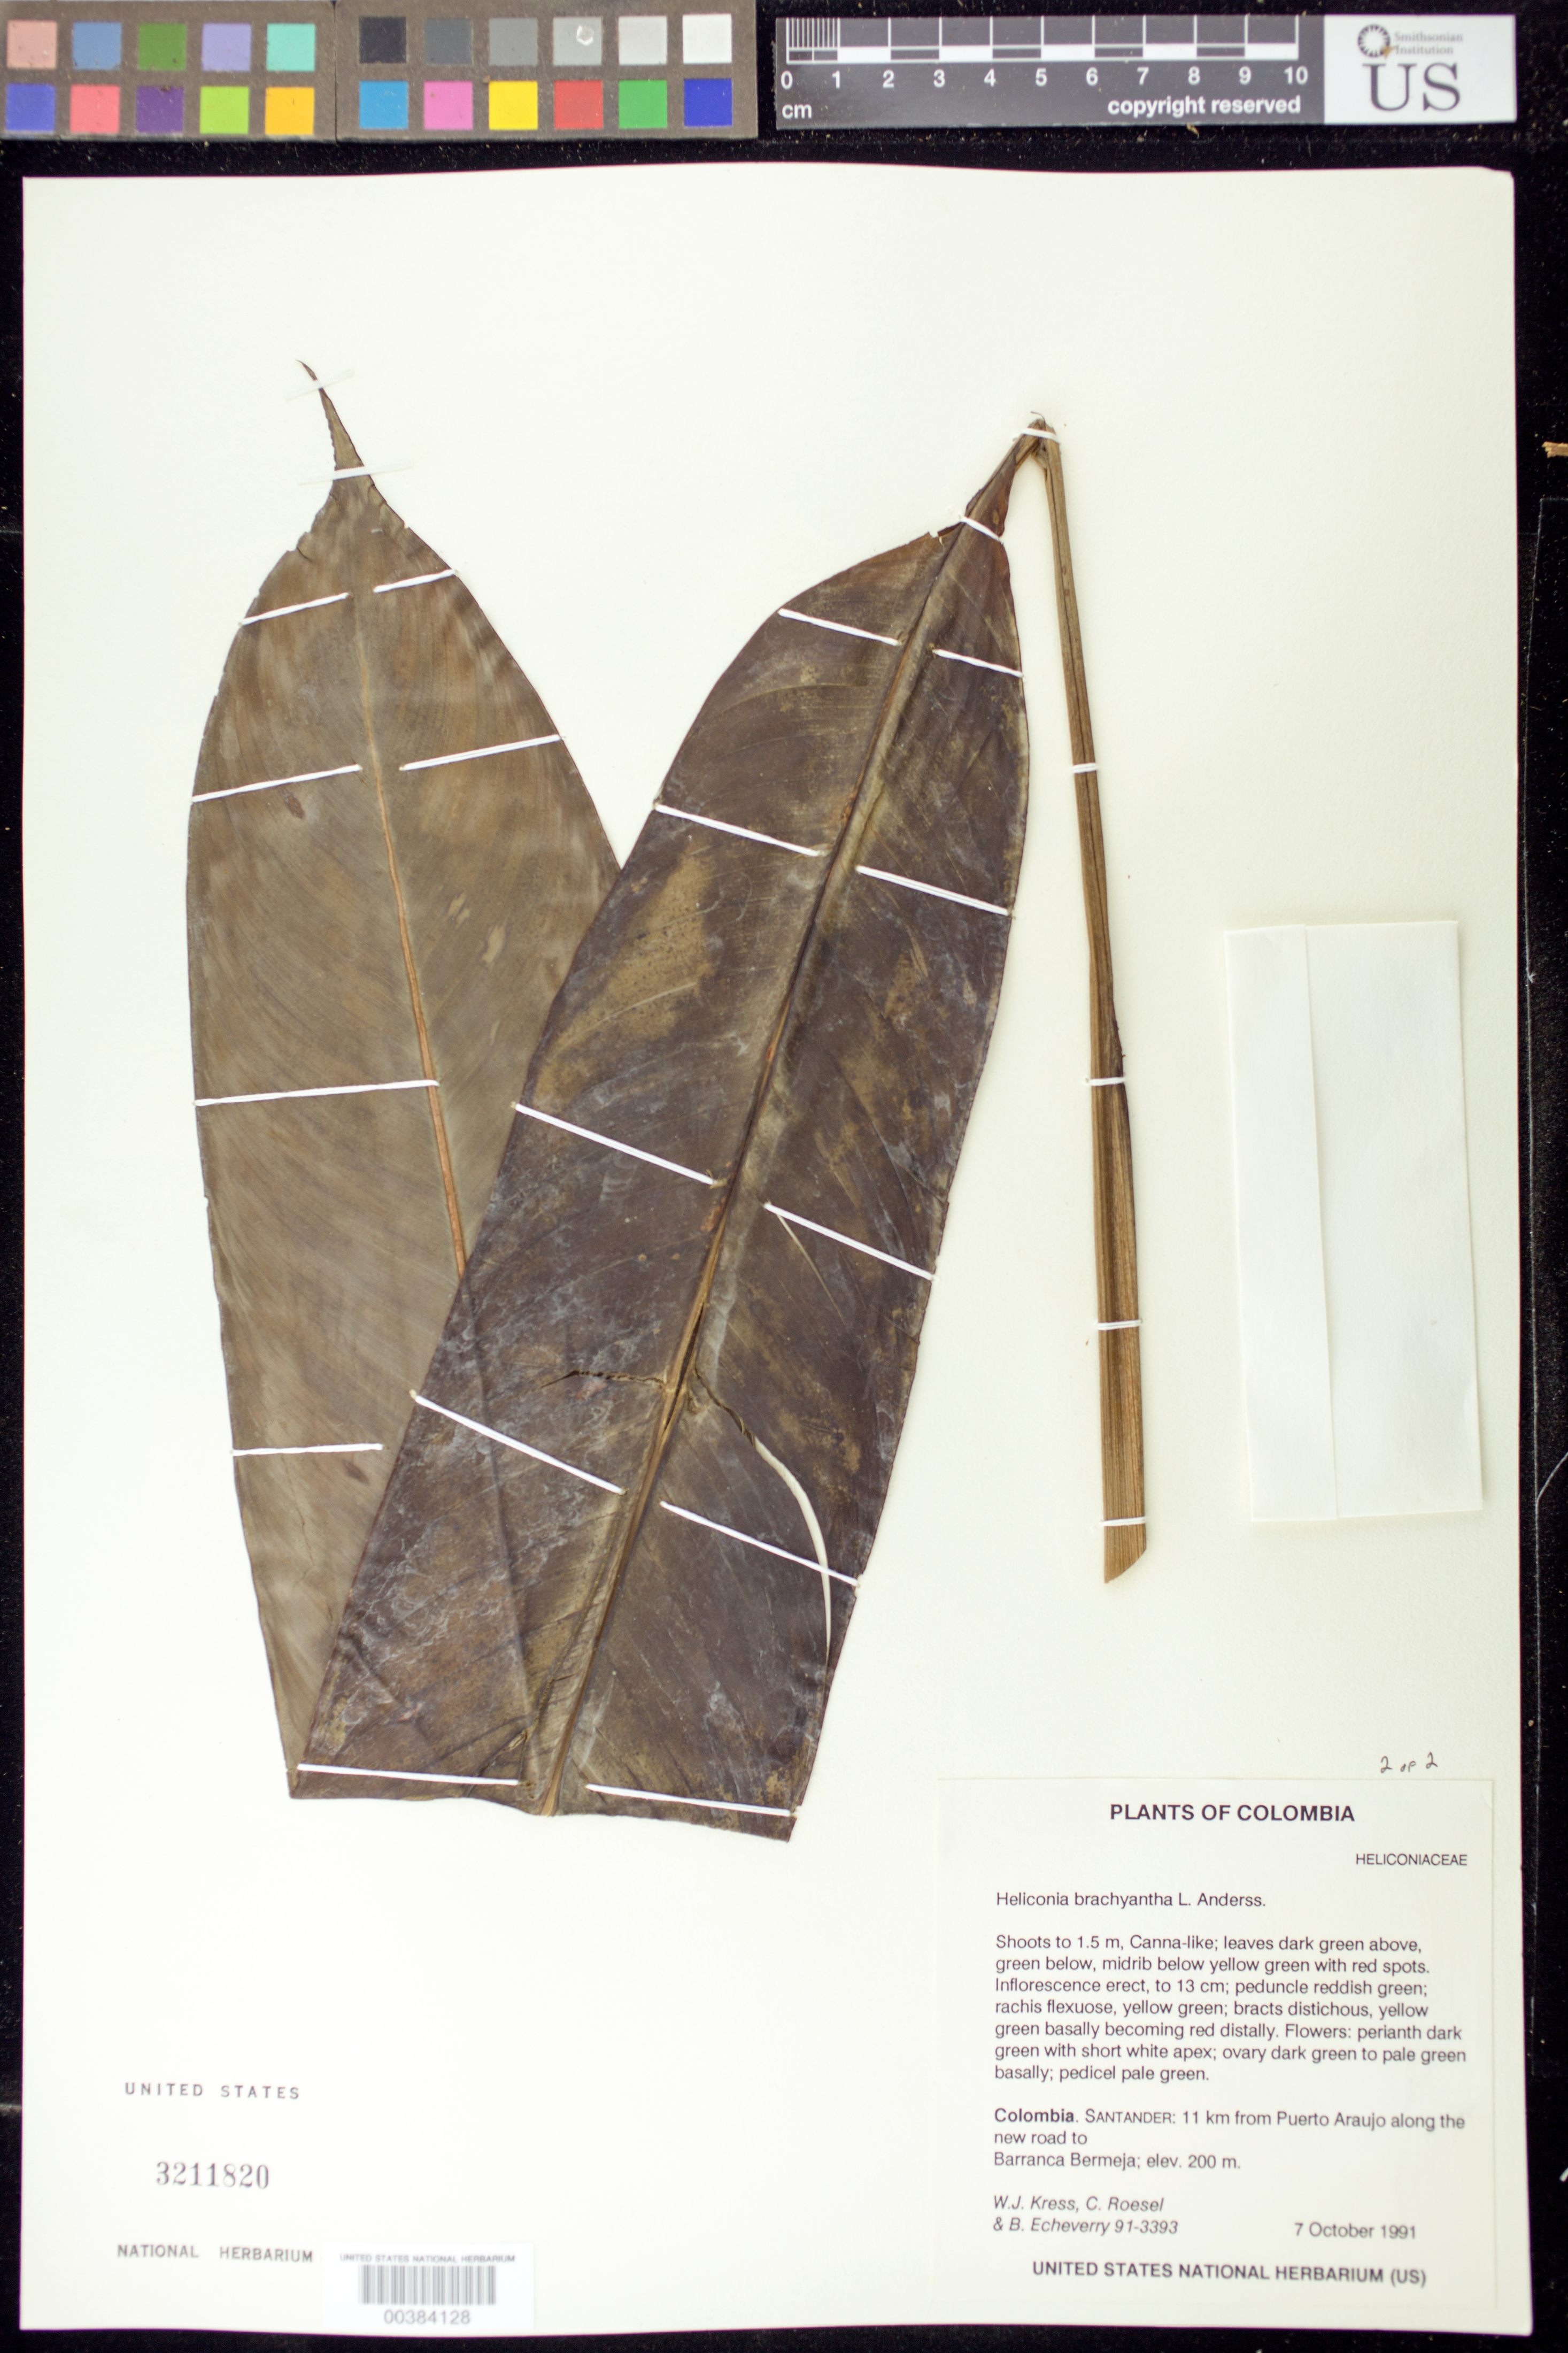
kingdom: Plantae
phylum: Tracheophyta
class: Liliopsida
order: Zingiberales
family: Heliconiaceae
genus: Heliconia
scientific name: Heliconia brachyantha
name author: L. Andersson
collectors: W. J. Kress, C. S. Roesel & B. Echeverry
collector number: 91-3393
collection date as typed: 07 Oct 1991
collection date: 1991-10-07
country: Colombia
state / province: Santander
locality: Between Puerto Araujo and Barrancabermeja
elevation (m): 200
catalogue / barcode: US 3211820